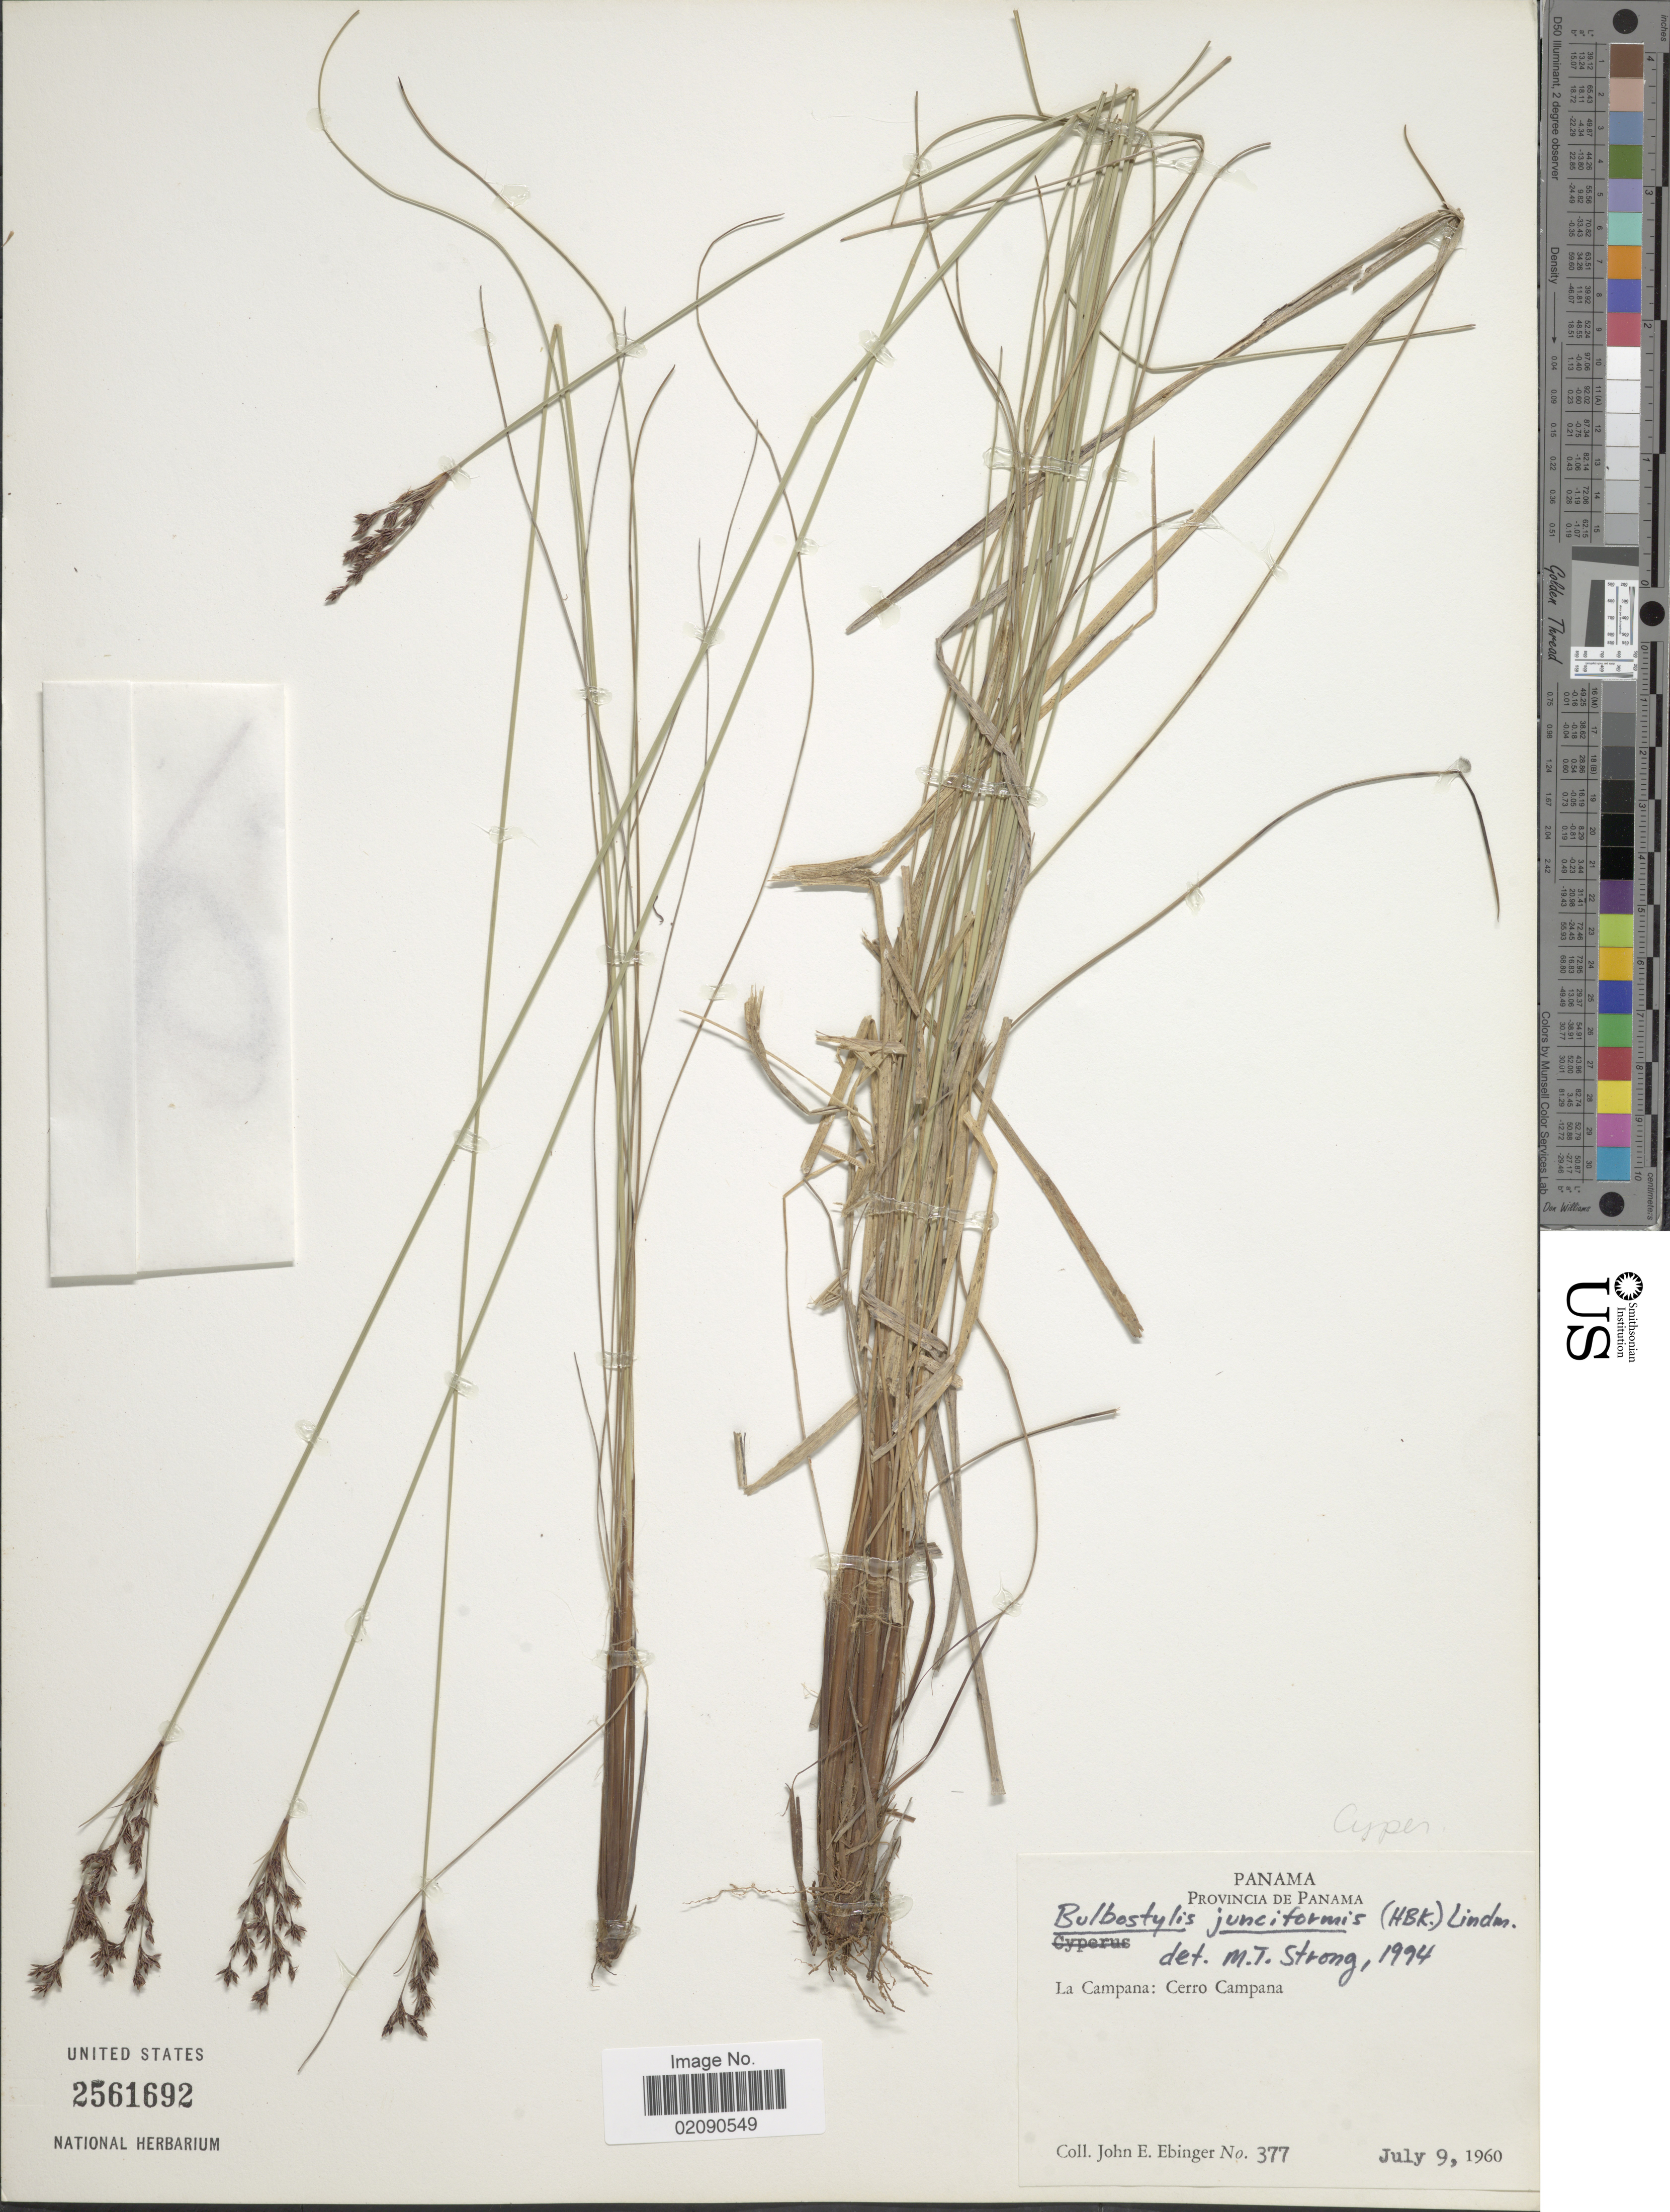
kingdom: Plantae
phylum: Tracheophyta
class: Liliopsida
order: Poales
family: Cyperaceae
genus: Bulbostylis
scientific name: Bulbostylis junciformis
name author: (Kunth) C.B. Clarke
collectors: J. Ebinger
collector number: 377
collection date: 1960-07-09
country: Panama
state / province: Panamá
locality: La Campana: Cerro Campana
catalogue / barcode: US 2561692